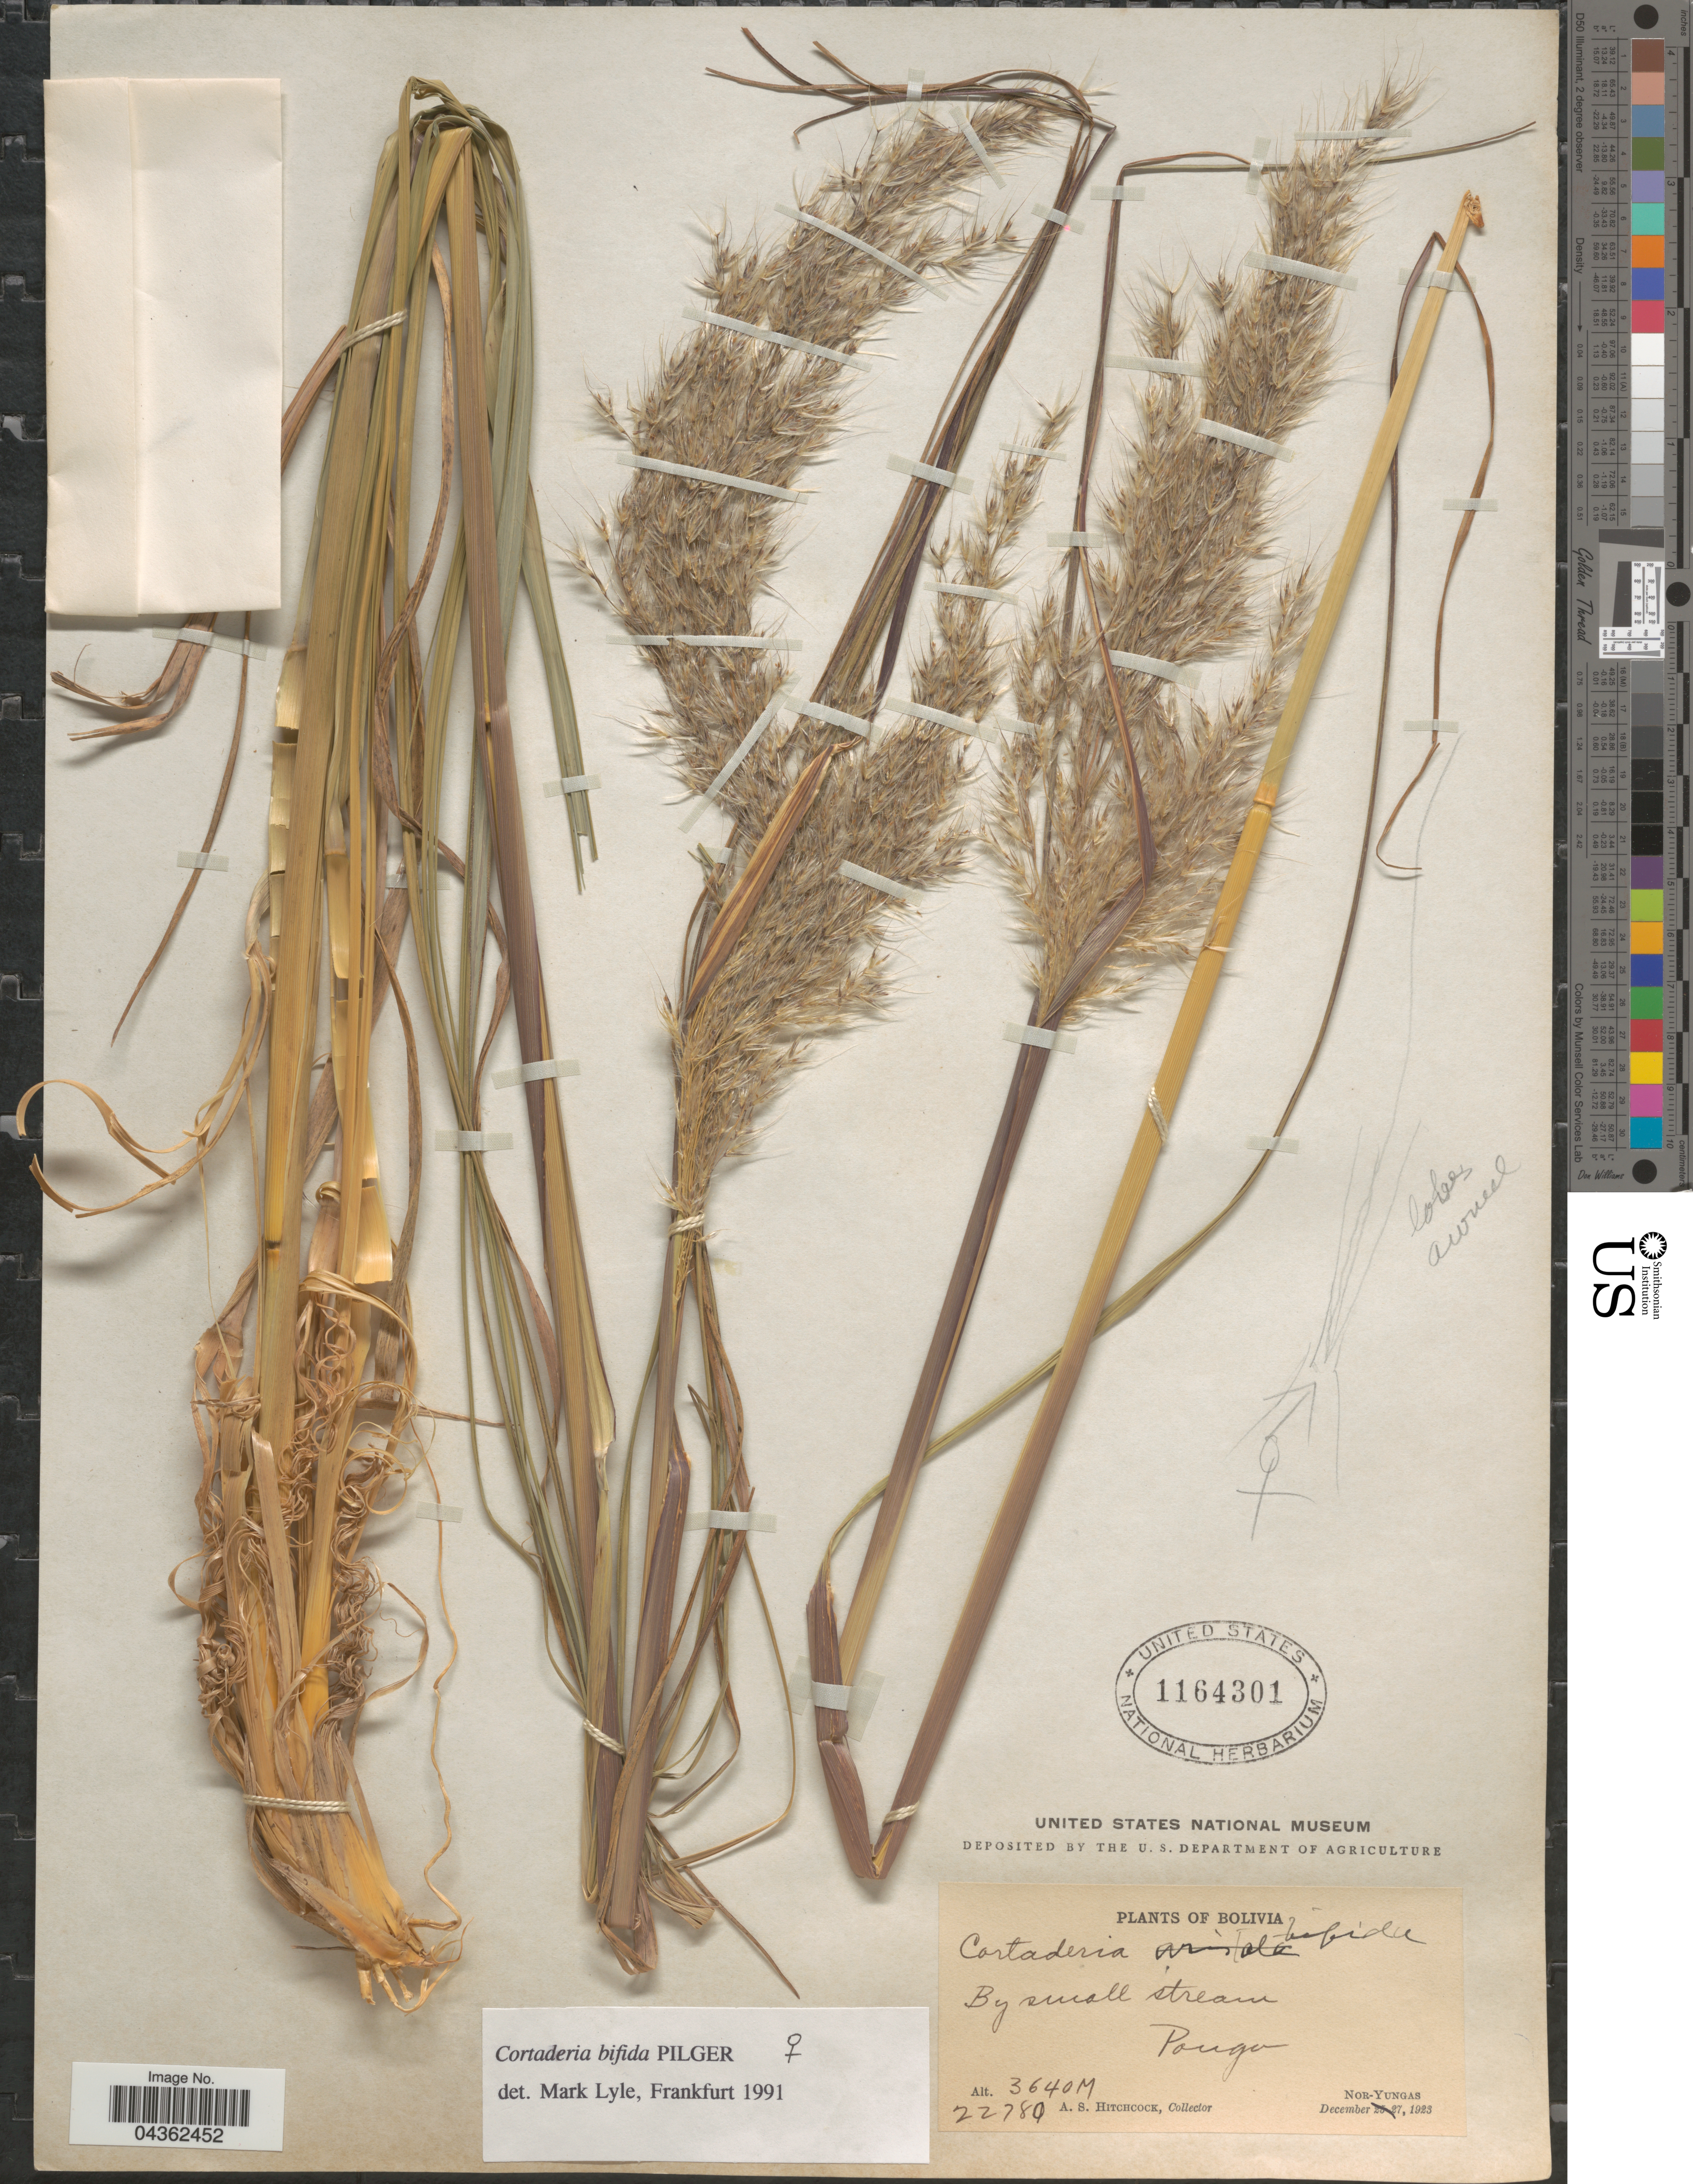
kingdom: Plantae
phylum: Tracheophyta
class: Liliopsida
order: Poales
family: Poaceae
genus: Cortaderia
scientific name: Cortaderia bifida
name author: Pilg.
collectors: A. S. Hitchcock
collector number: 22780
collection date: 1923-12-27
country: Bolivia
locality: Pongo. Nor-Yungas.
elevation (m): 3640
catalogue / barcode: US 1164301